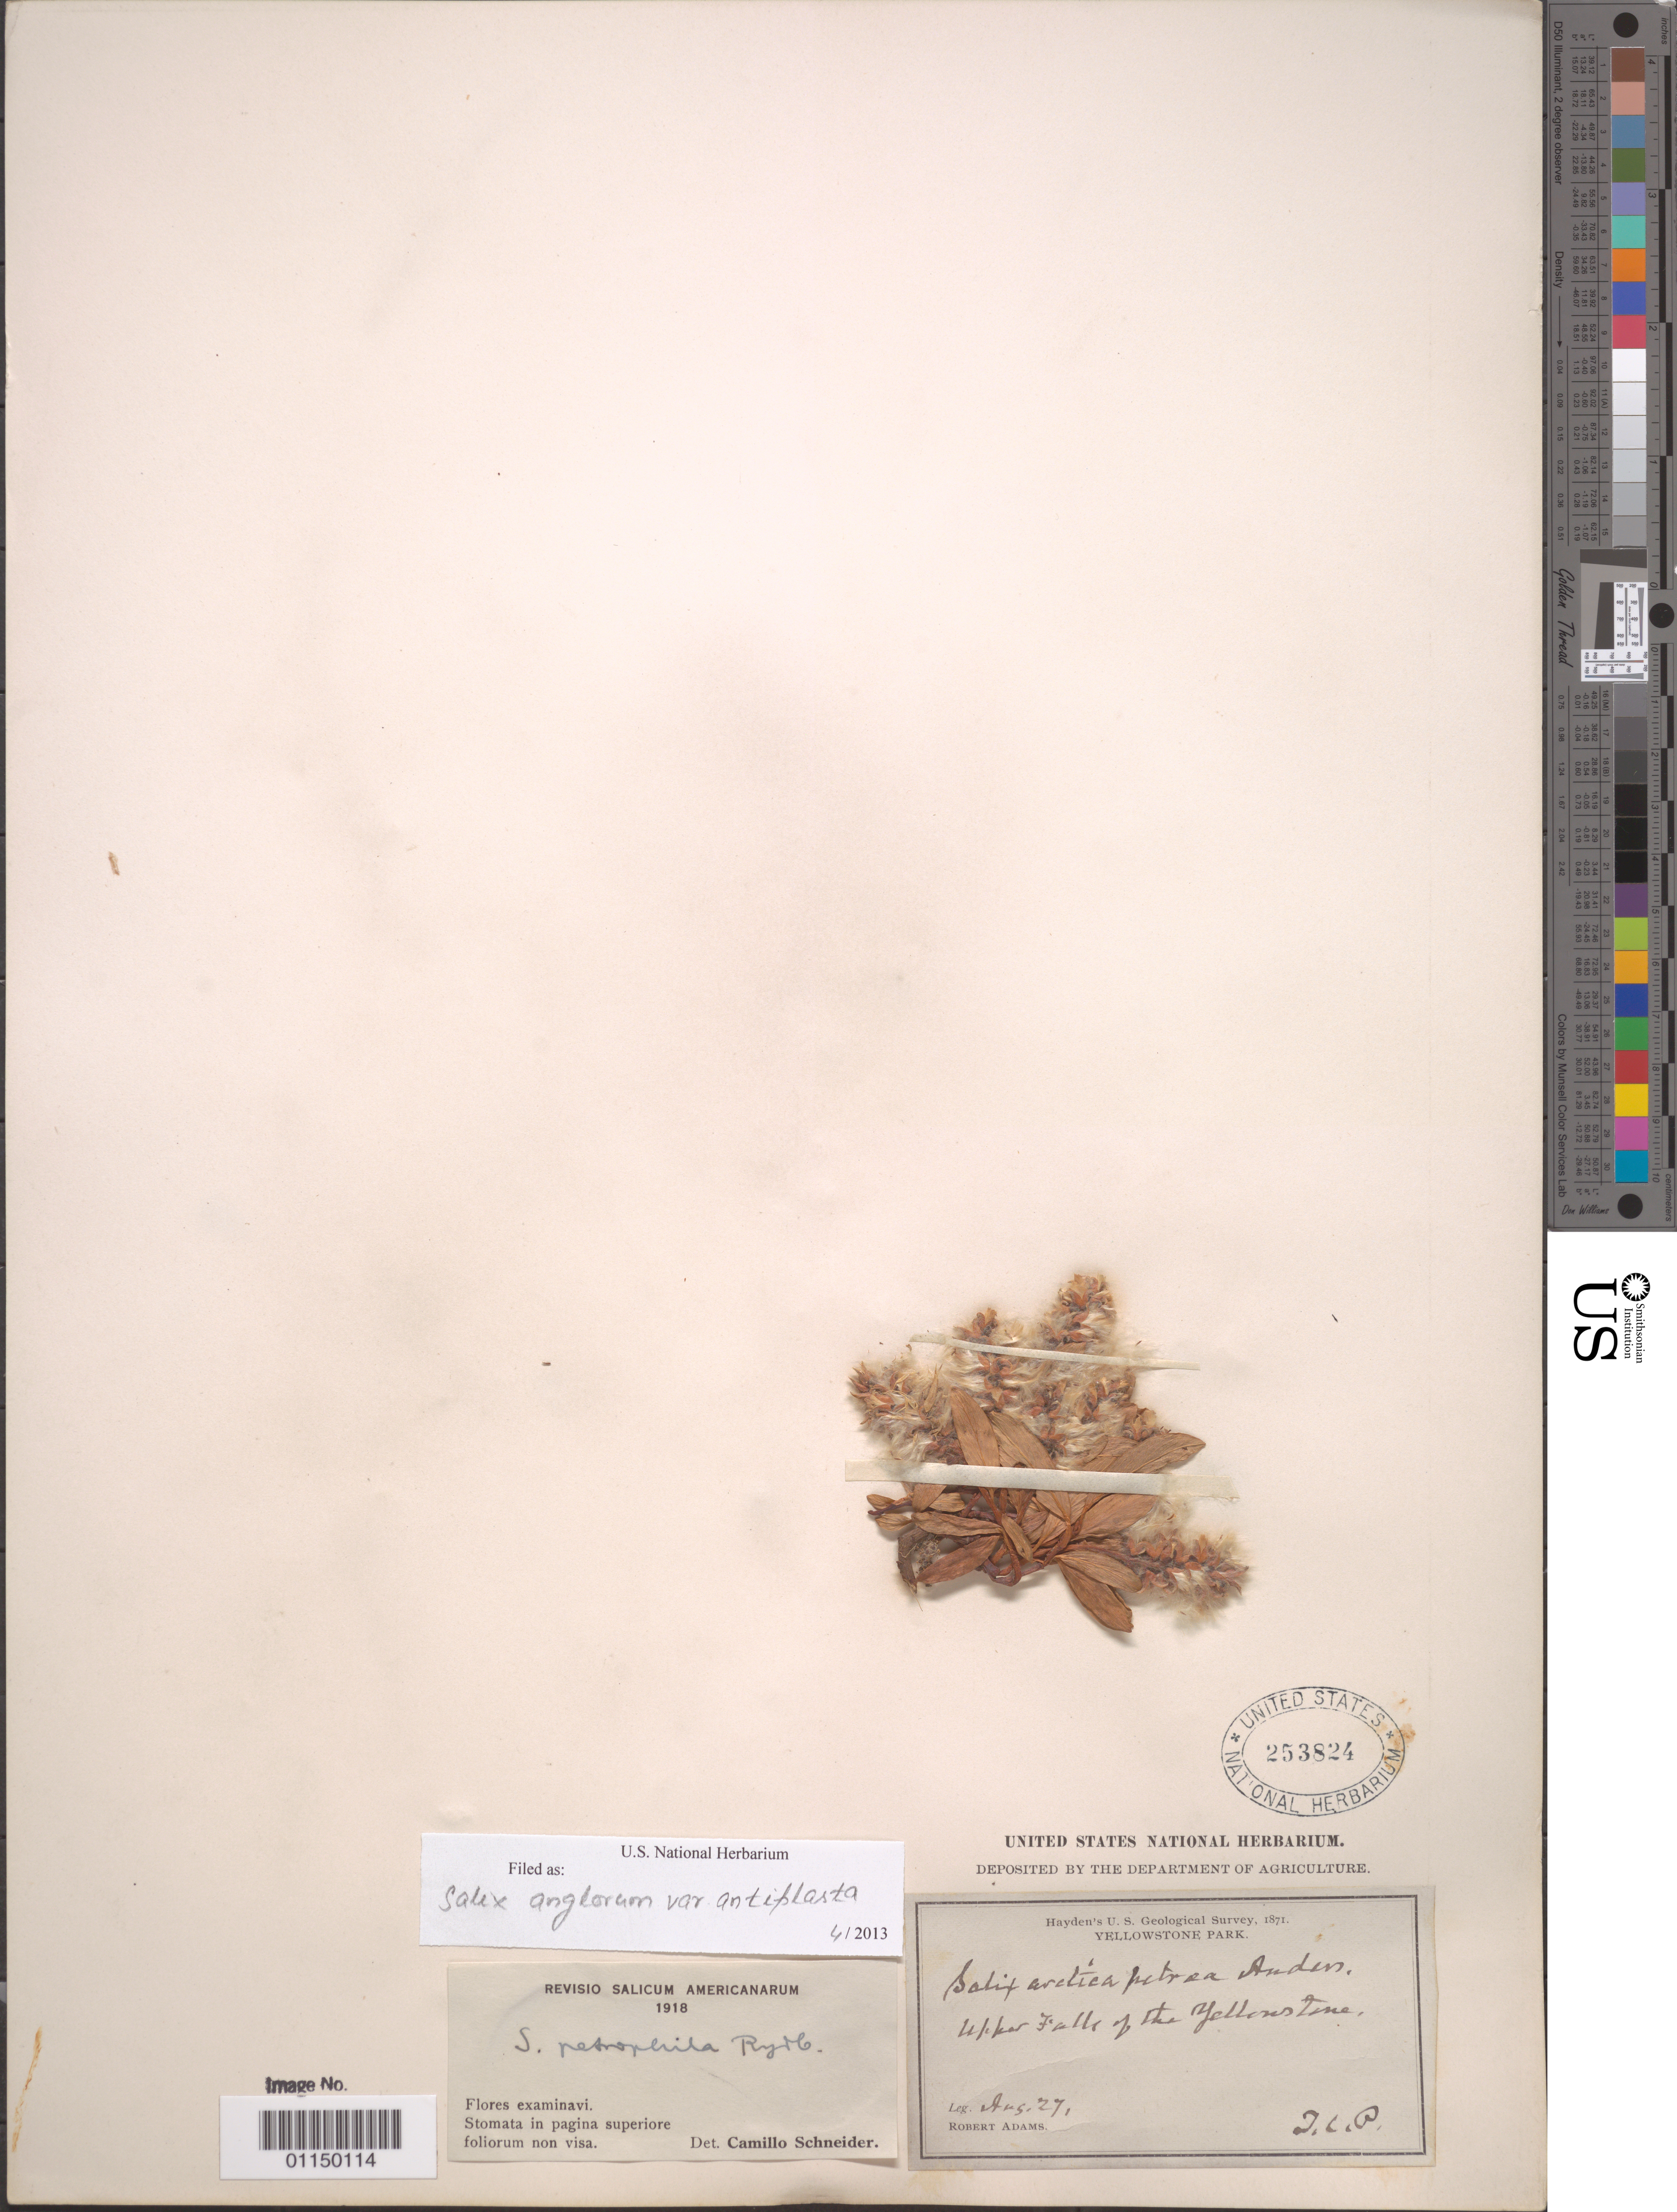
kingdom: Plantae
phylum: Tracheophyta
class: Magnoliopsida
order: Malpighiales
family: Salicaceae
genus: Salix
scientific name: Salix anglorum var. antiplasta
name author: C.K. Schneid.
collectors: R. Adams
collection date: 1871-08-27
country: United States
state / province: Wyoming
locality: Upper Falls of the Yellowstone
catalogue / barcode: US 253824